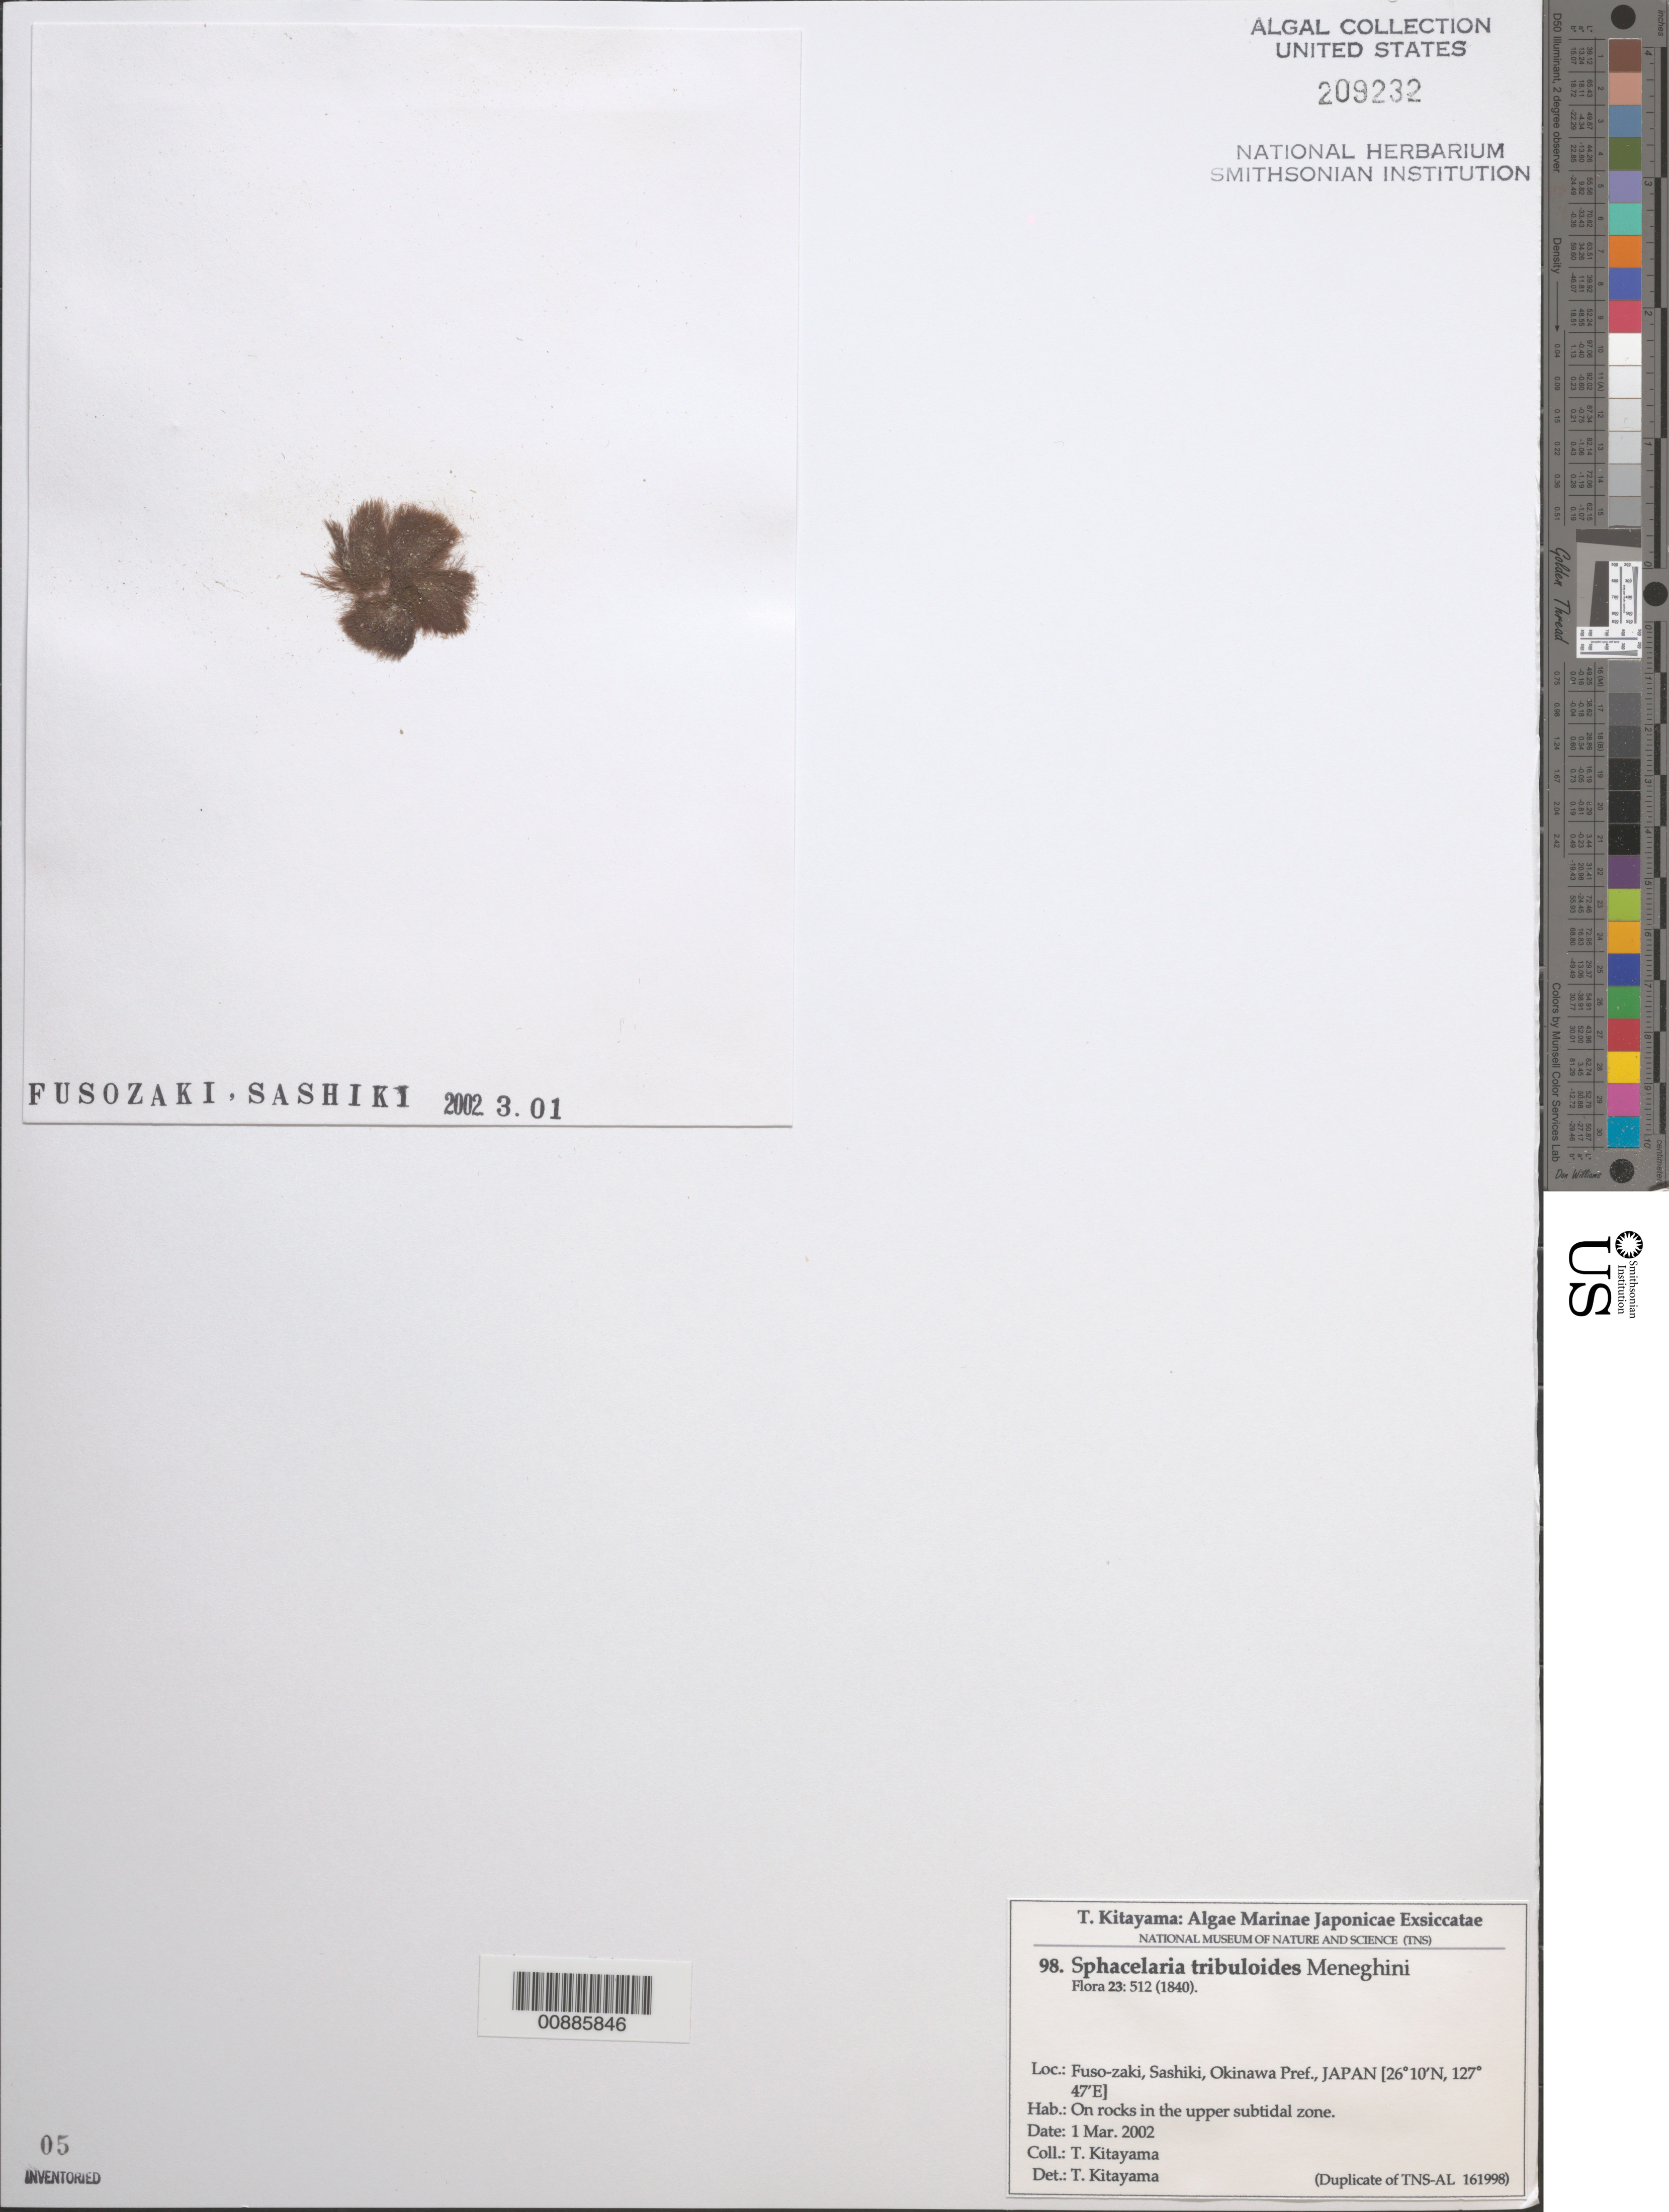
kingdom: Chromista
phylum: Ochrophyta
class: Phaeophyceae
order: Sphacelariales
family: Sphacelariaceae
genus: Sphacelaria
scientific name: Sphacelaria tribuloides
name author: Menegh.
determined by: Kitayama, T.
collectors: T. Kitayama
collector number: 98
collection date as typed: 01 Mar 2002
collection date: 2002-03-01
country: Japan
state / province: Okinawa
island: Okinawa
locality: Fuso-zaki, Sashiki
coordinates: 26 10' N, 127 47' E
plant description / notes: Kitayama, T., Algae Marinae Japonicae Exsiccatae, Fasc. IV (Nos. 76-100)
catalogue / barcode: US 209232